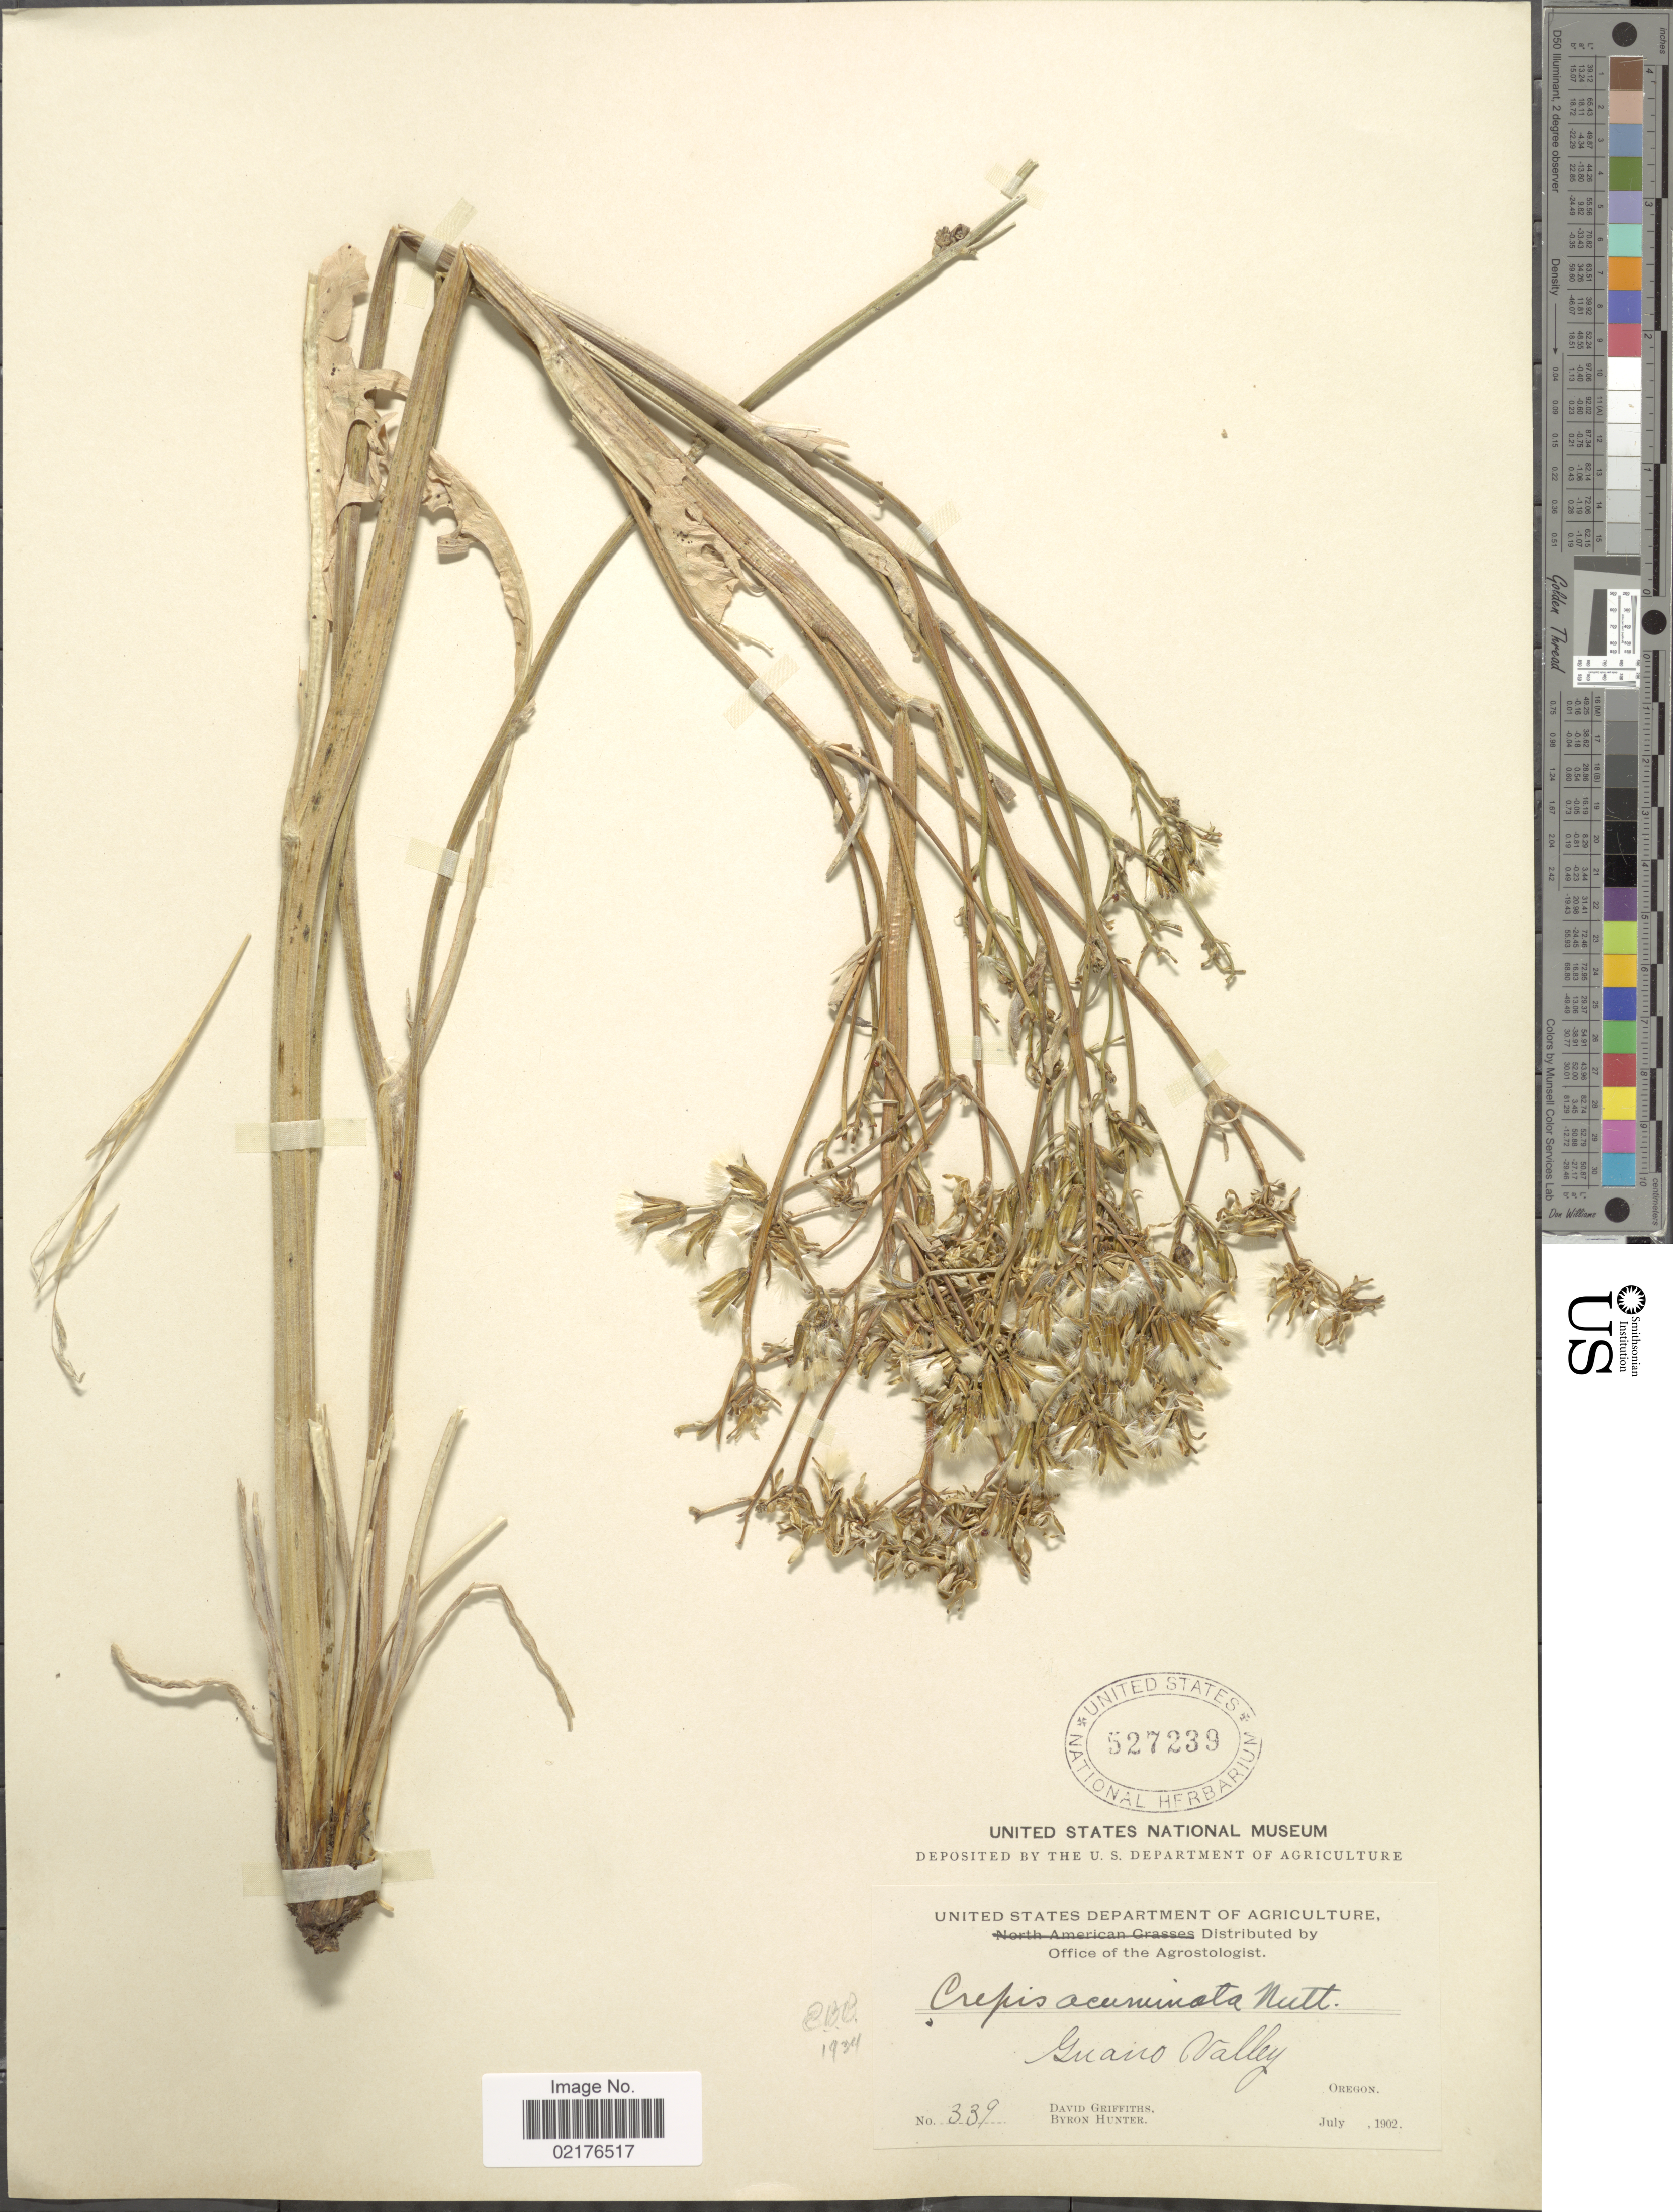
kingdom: Plantae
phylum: Tracheophyta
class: Magnoliopsida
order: Asterales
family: Asteraceae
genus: Crepis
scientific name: Crepis acuminata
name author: Nutt.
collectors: D. Griffiths & B. Hunter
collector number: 339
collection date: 1902-07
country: United States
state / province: Oregon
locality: Guano Valley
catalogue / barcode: US 527239